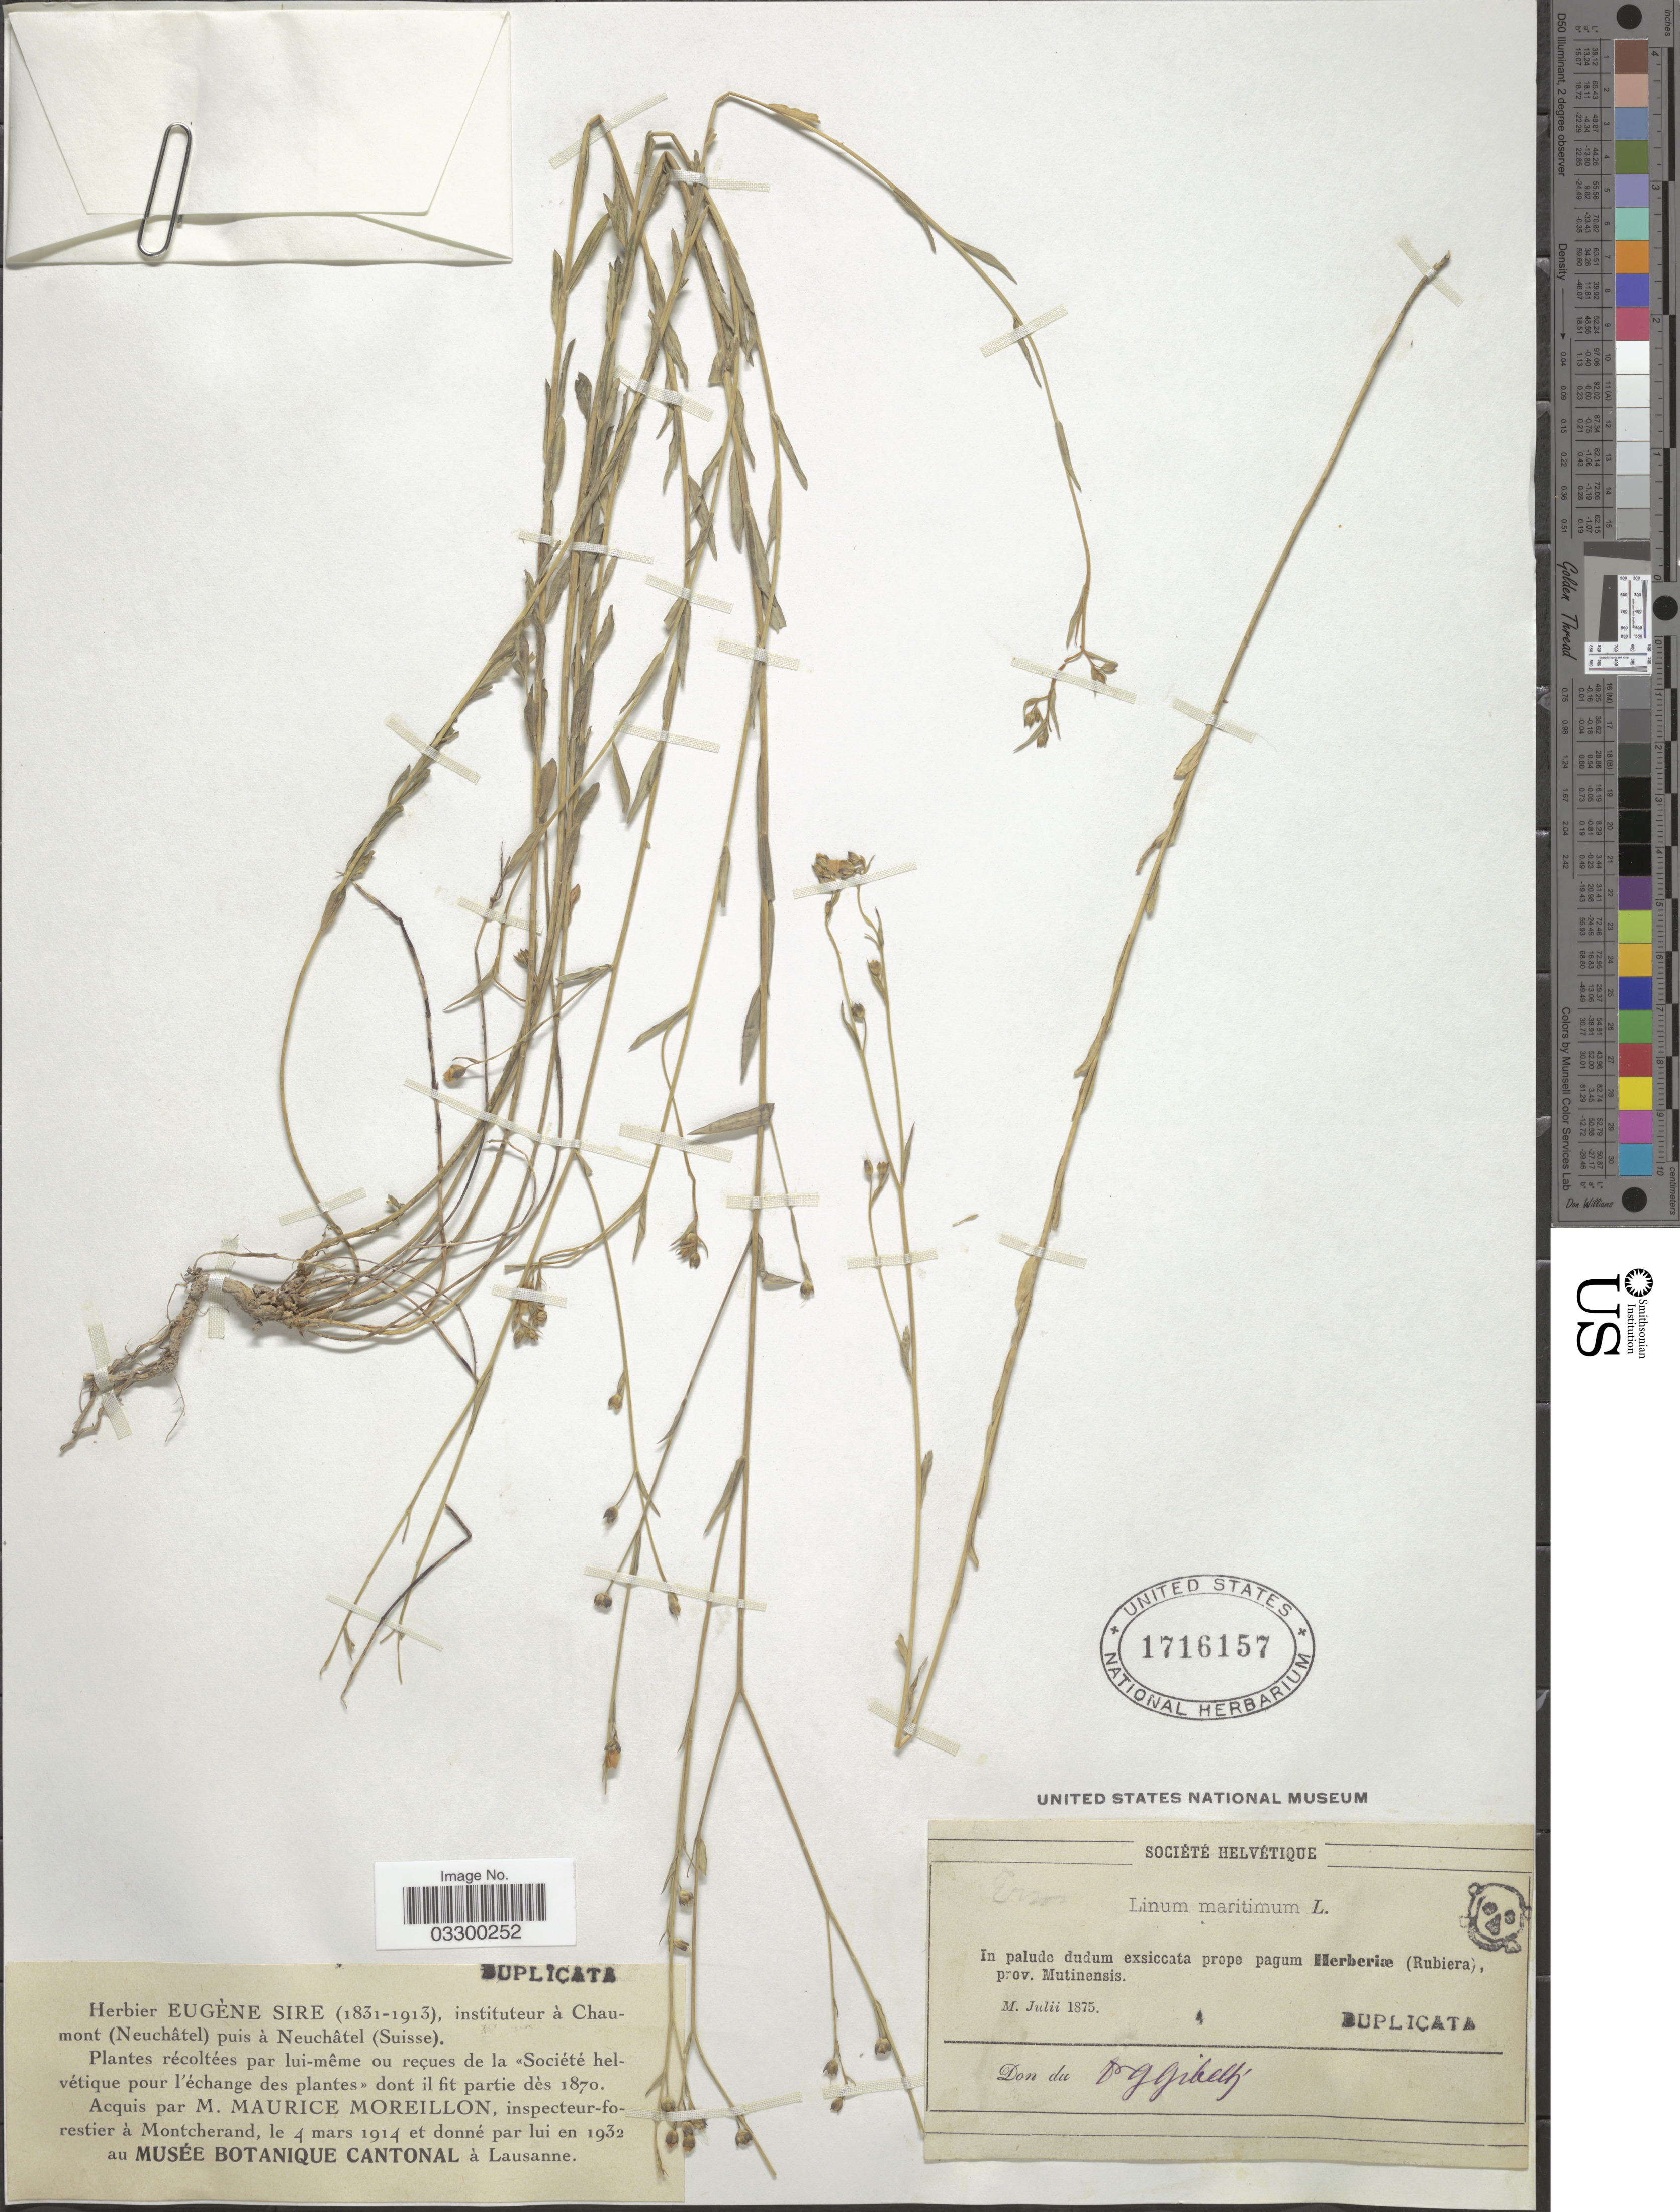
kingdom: Plantae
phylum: Tracheophyta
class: Magnoliopsida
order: Malpighiales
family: Linaceae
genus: Linum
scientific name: Linum maritimum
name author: L.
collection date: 1875-07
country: Switzerland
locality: Société Helvétique. In palude dudum exsiccata prope pagum Herberiæ (Rubiera), prov. Mutinensis.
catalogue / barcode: US 1716157